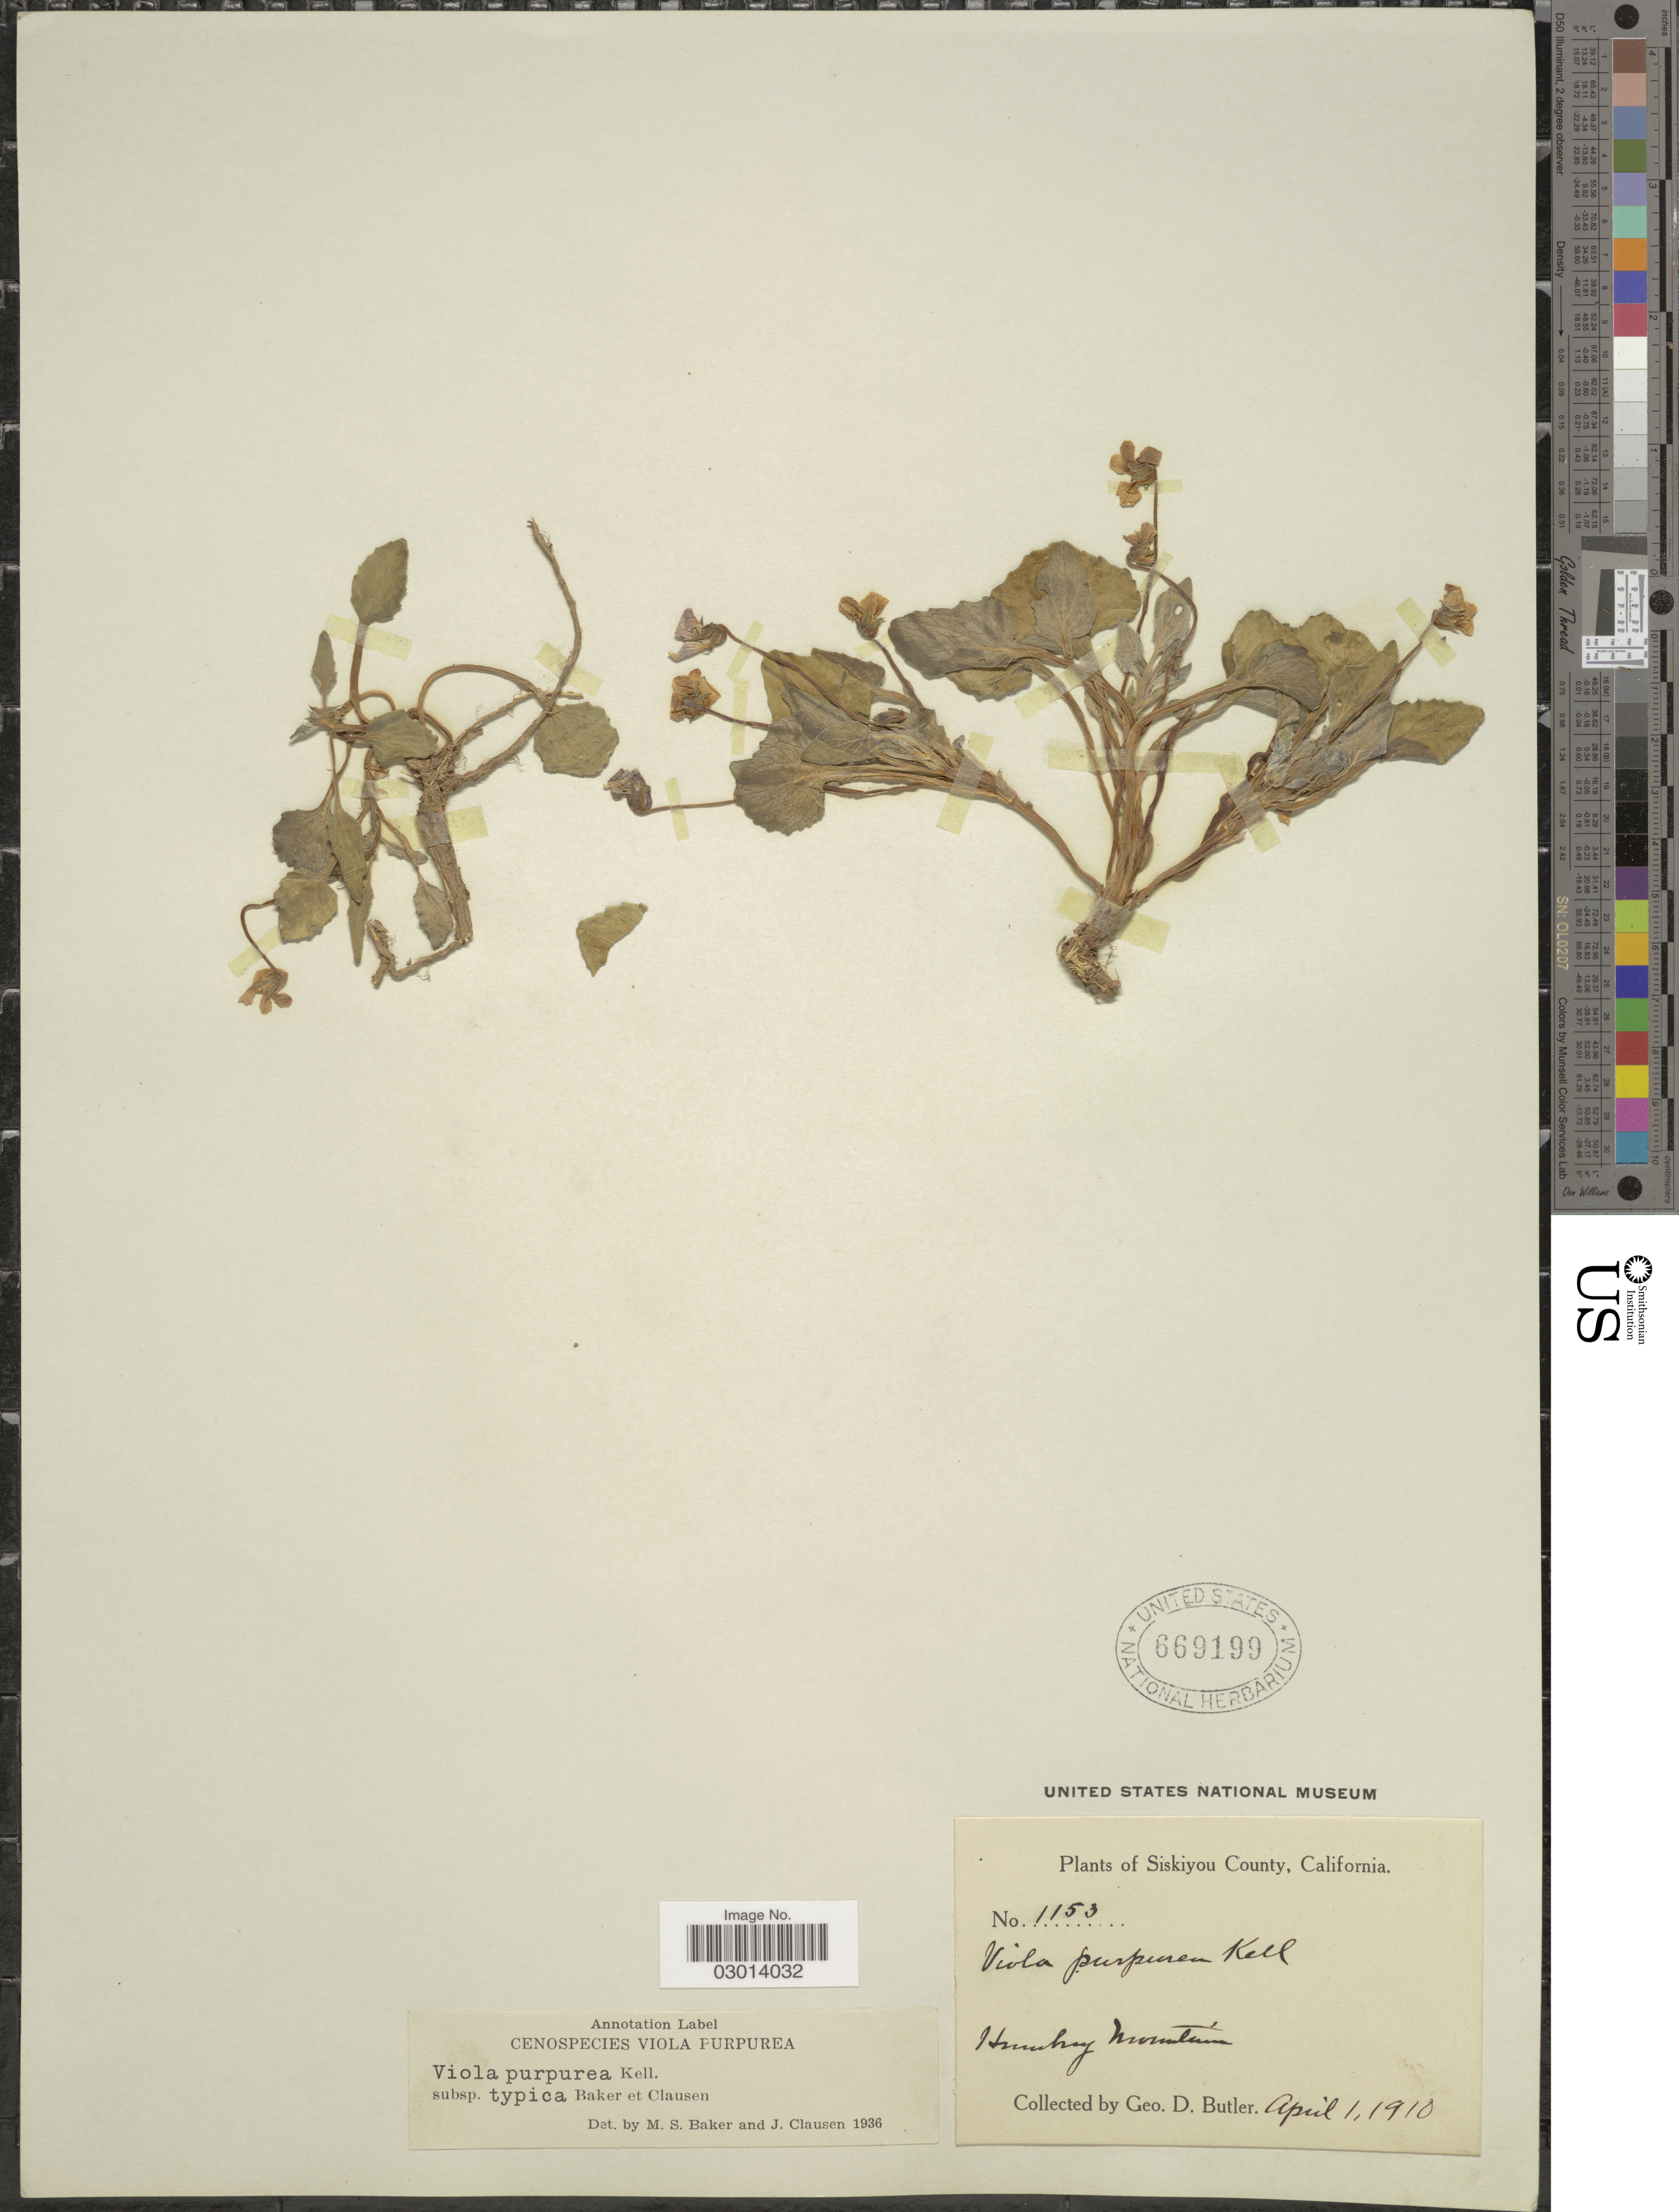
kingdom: Plantae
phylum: Tracheophyta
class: Magnoliopsida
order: Malpighiales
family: Violaceae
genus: Viola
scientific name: Viola purpurea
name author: Kellogg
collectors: G. D. Butler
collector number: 1153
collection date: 1910-04-01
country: United States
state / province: California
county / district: Siskiyou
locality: Siskiyou County. Humbrey Mountain.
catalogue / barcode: US 669199